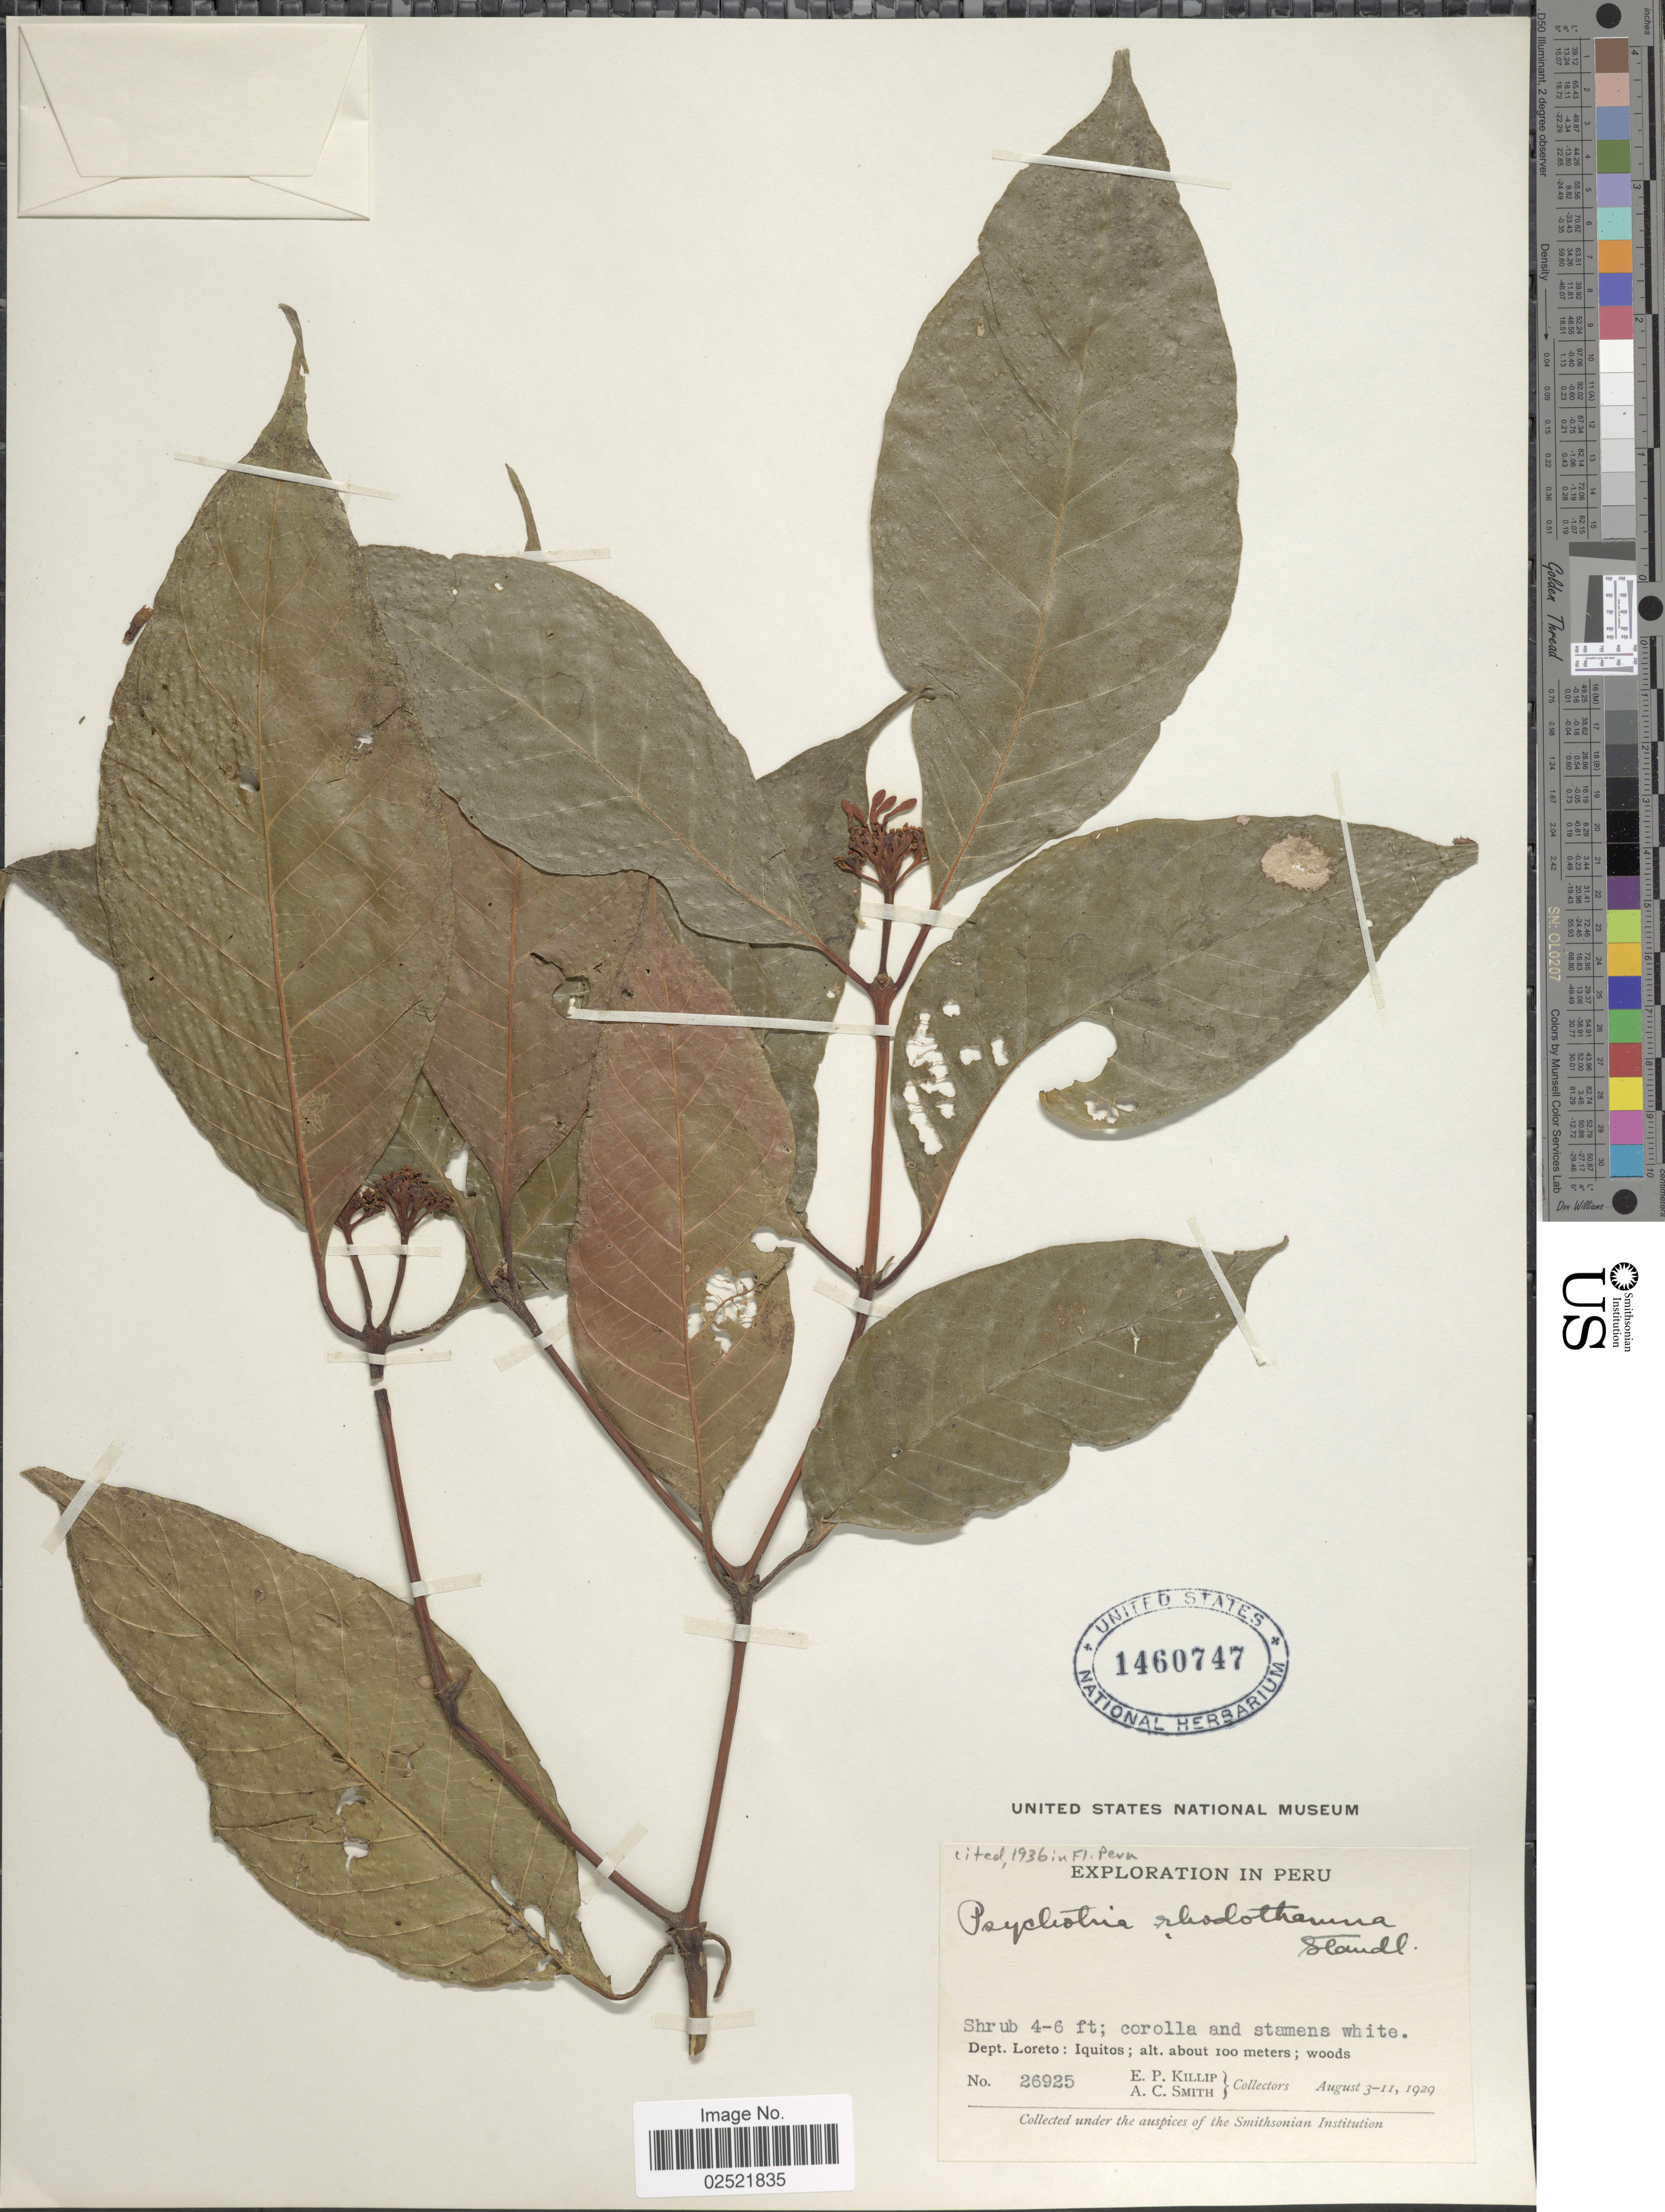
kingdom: Plantae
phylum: Tracheophyta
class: Magnoliopsida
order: Gentianales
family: Rubiaceae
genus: Psychotria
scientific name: Psychotria rhodothamna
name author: Standl.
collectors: E. P. Killip & A. C. Smith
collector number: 26925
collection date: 1929-08-03/1929-08-11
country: Peru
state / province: Loreto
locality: Iquitos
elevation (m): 100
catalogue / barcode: US 1460747